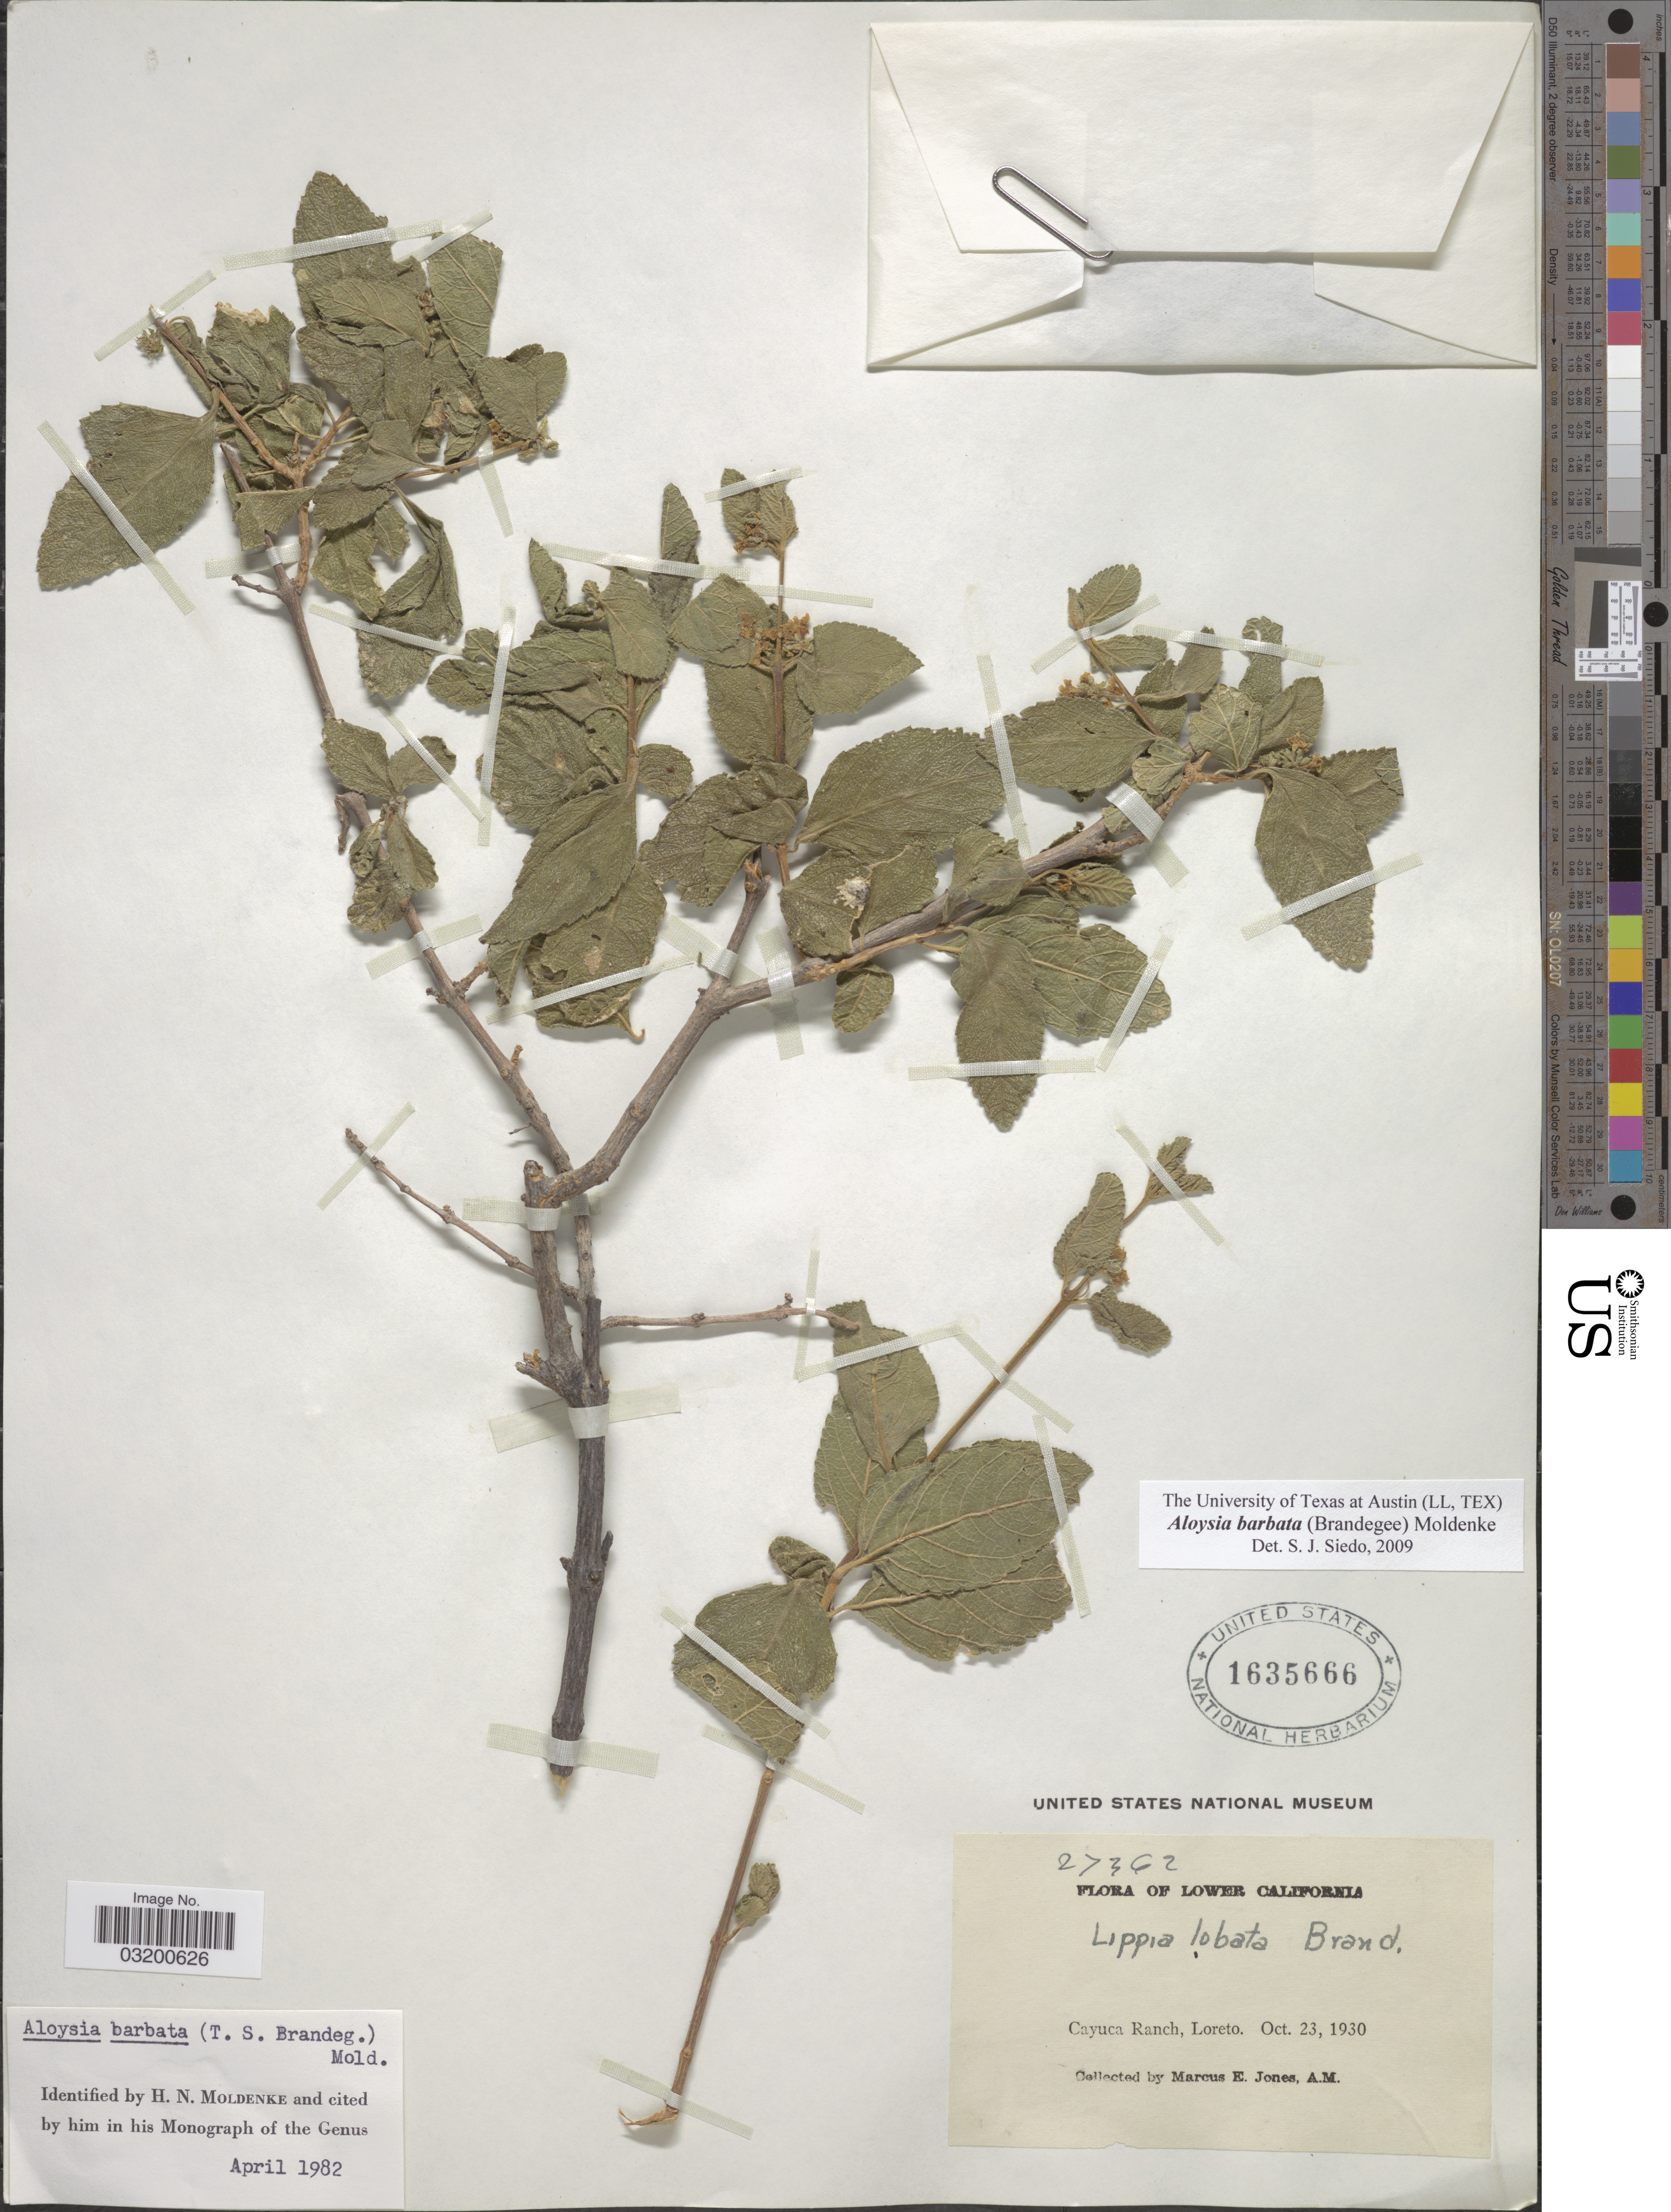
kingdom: Plantae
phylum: Tracheophyta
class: Magnoliopsida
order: Lamiales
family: Verbenaceae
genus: Aloysia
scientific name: Aloysia barbata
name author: (Brandegee) Moldenke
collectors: M. E. Jones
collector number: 27362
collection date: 1930-10-23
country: Mexico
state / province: Baja California Norte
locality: Lower California. Cayuca Ranch, Loreto.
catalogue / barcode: US 1635666